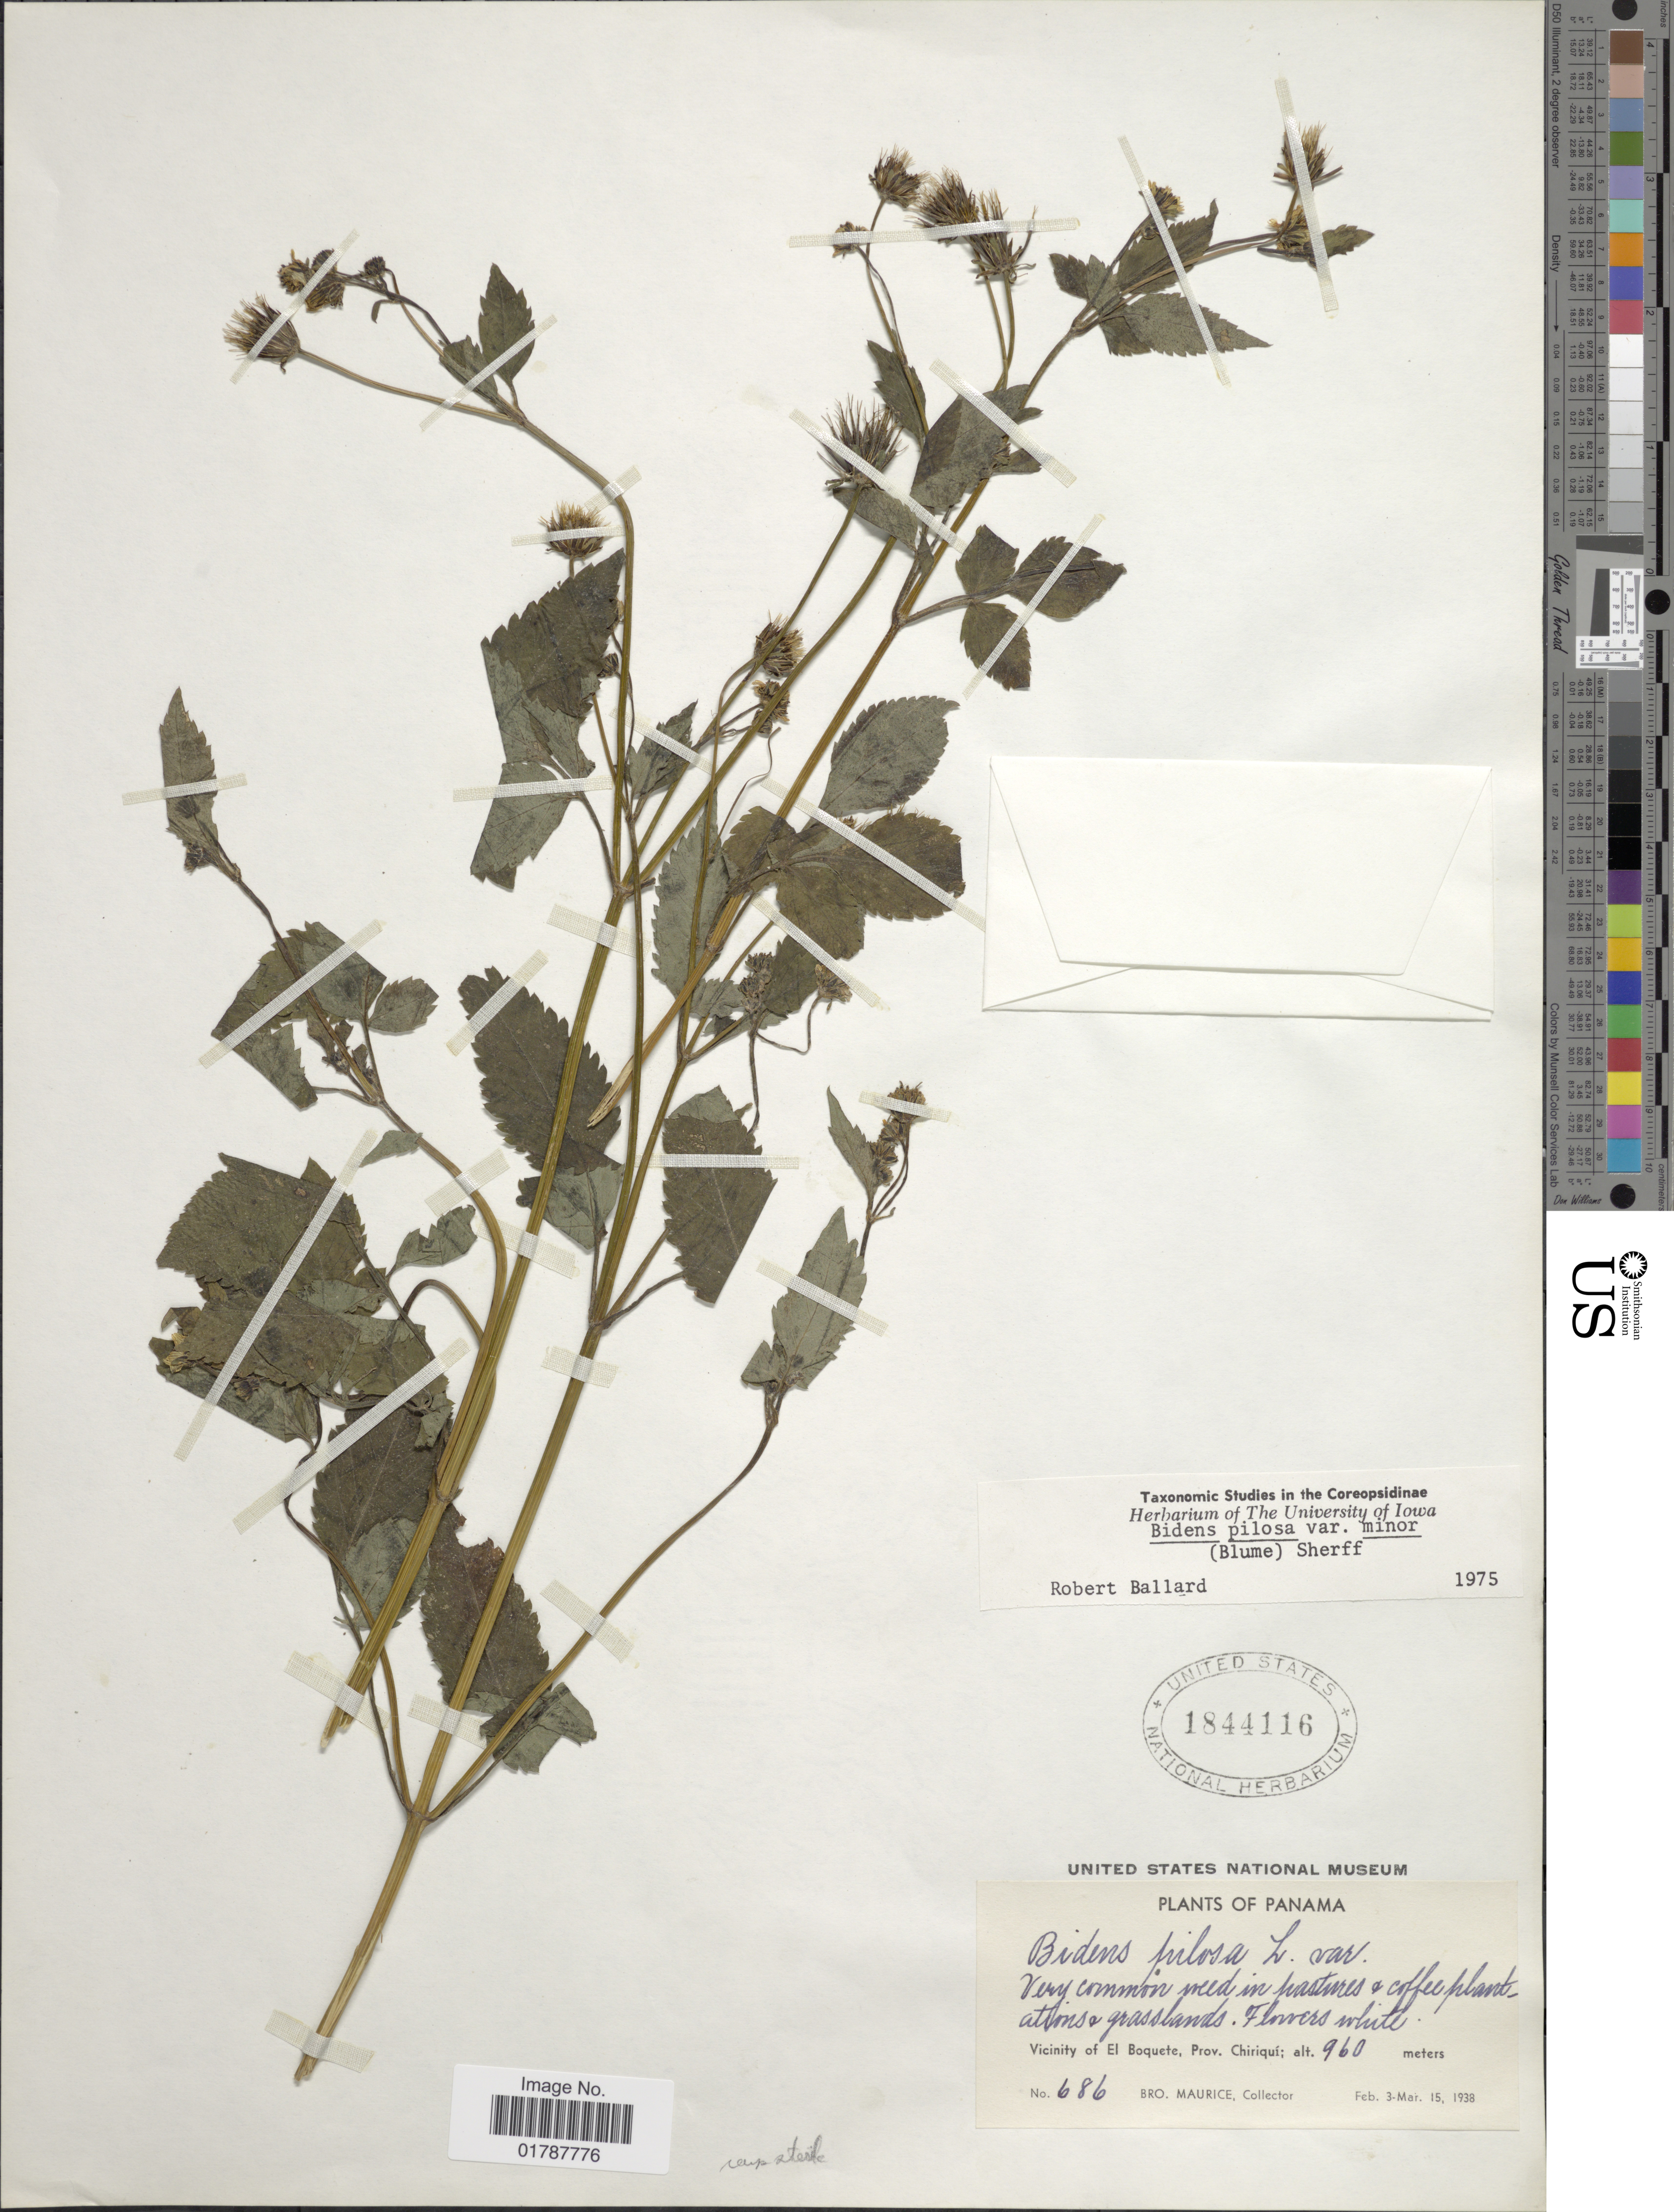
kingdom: Plantae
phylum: Tracheophyta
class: Magnoliopsida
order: Asterales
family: Asteraceae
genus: Bidens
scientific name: Bidens pilosa var. minor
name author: (Blume) Sherff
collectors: B. Maurice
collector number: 686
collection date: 1938-02-03/1938-03-15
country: Panama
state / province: Chiriqui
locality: Vicinity of El Boquete, Prov. Chiriqui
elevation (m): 960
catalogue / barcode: US 1844116